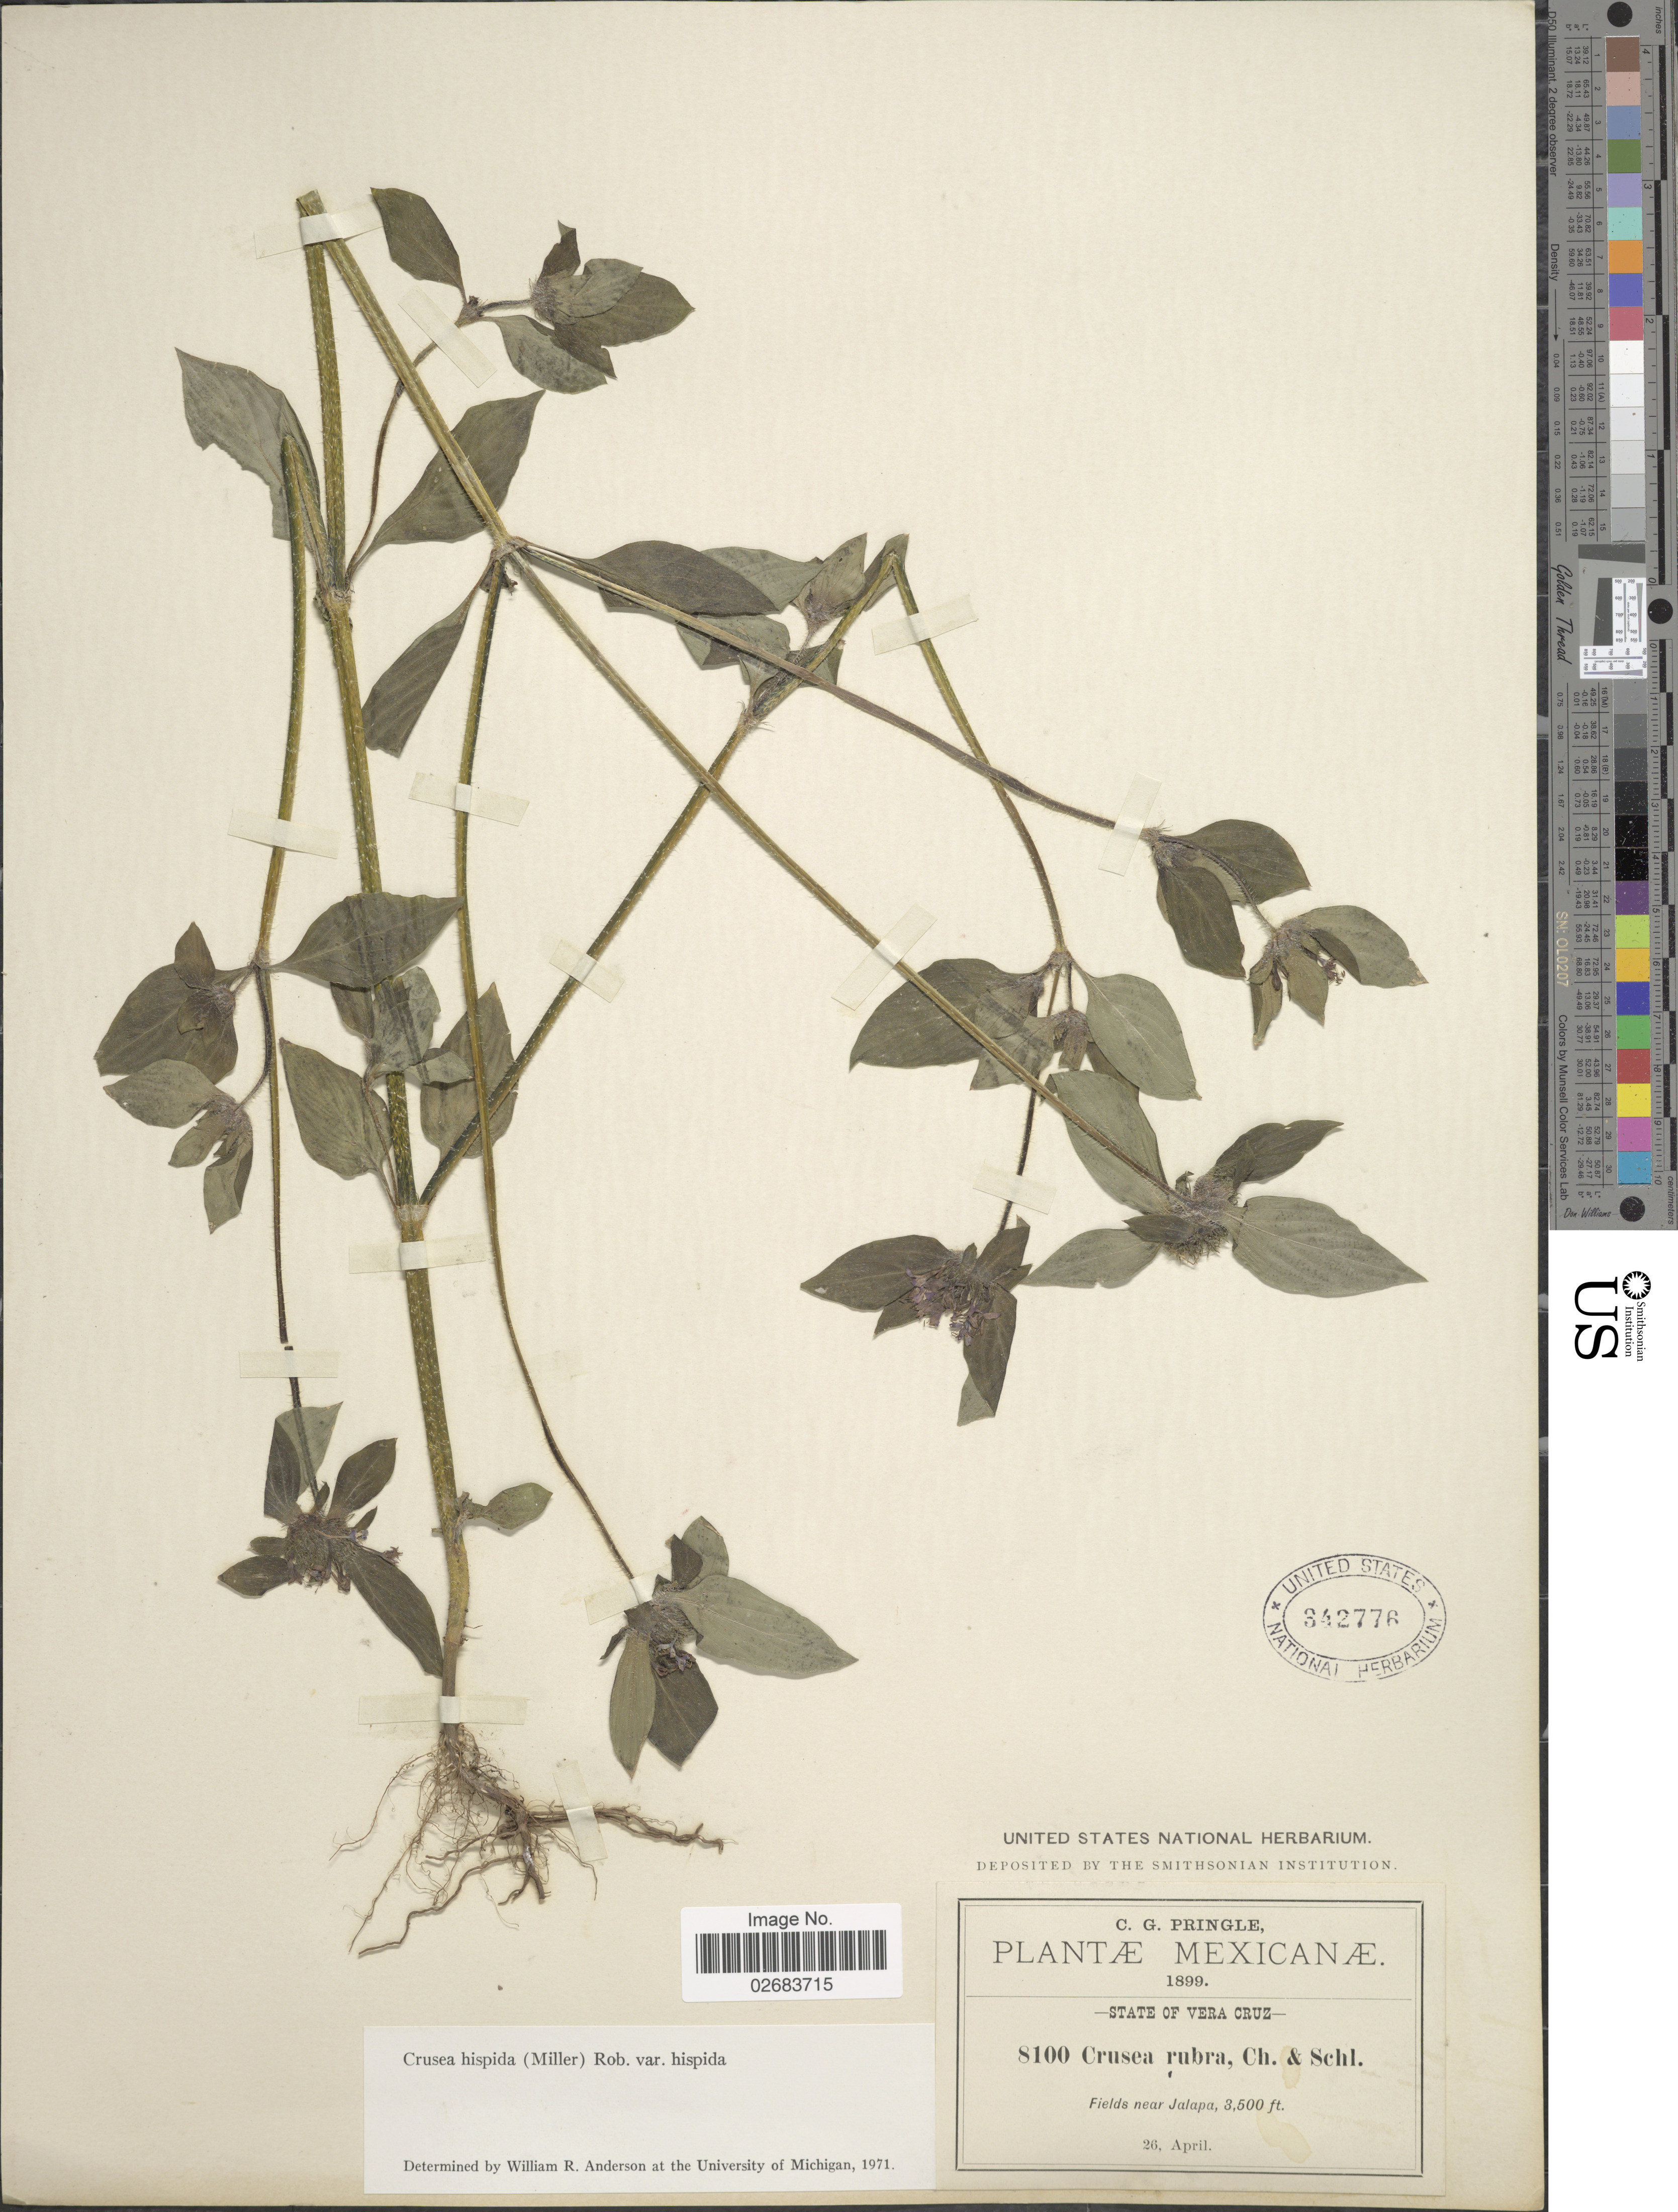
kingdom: Plantae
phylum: Tracheophyta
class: Magnoliopsida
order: Gentianales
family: Rubiaceae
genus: Crusea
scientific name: Crusea hispida var. hispida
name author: (Mill.) B.L. Rob.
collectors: C. G. Pringle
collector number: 8100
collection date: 1899-04-26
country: Mexico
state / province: Veracruz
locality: Fields near Jalapa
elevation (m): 1067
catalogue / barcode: US 342776